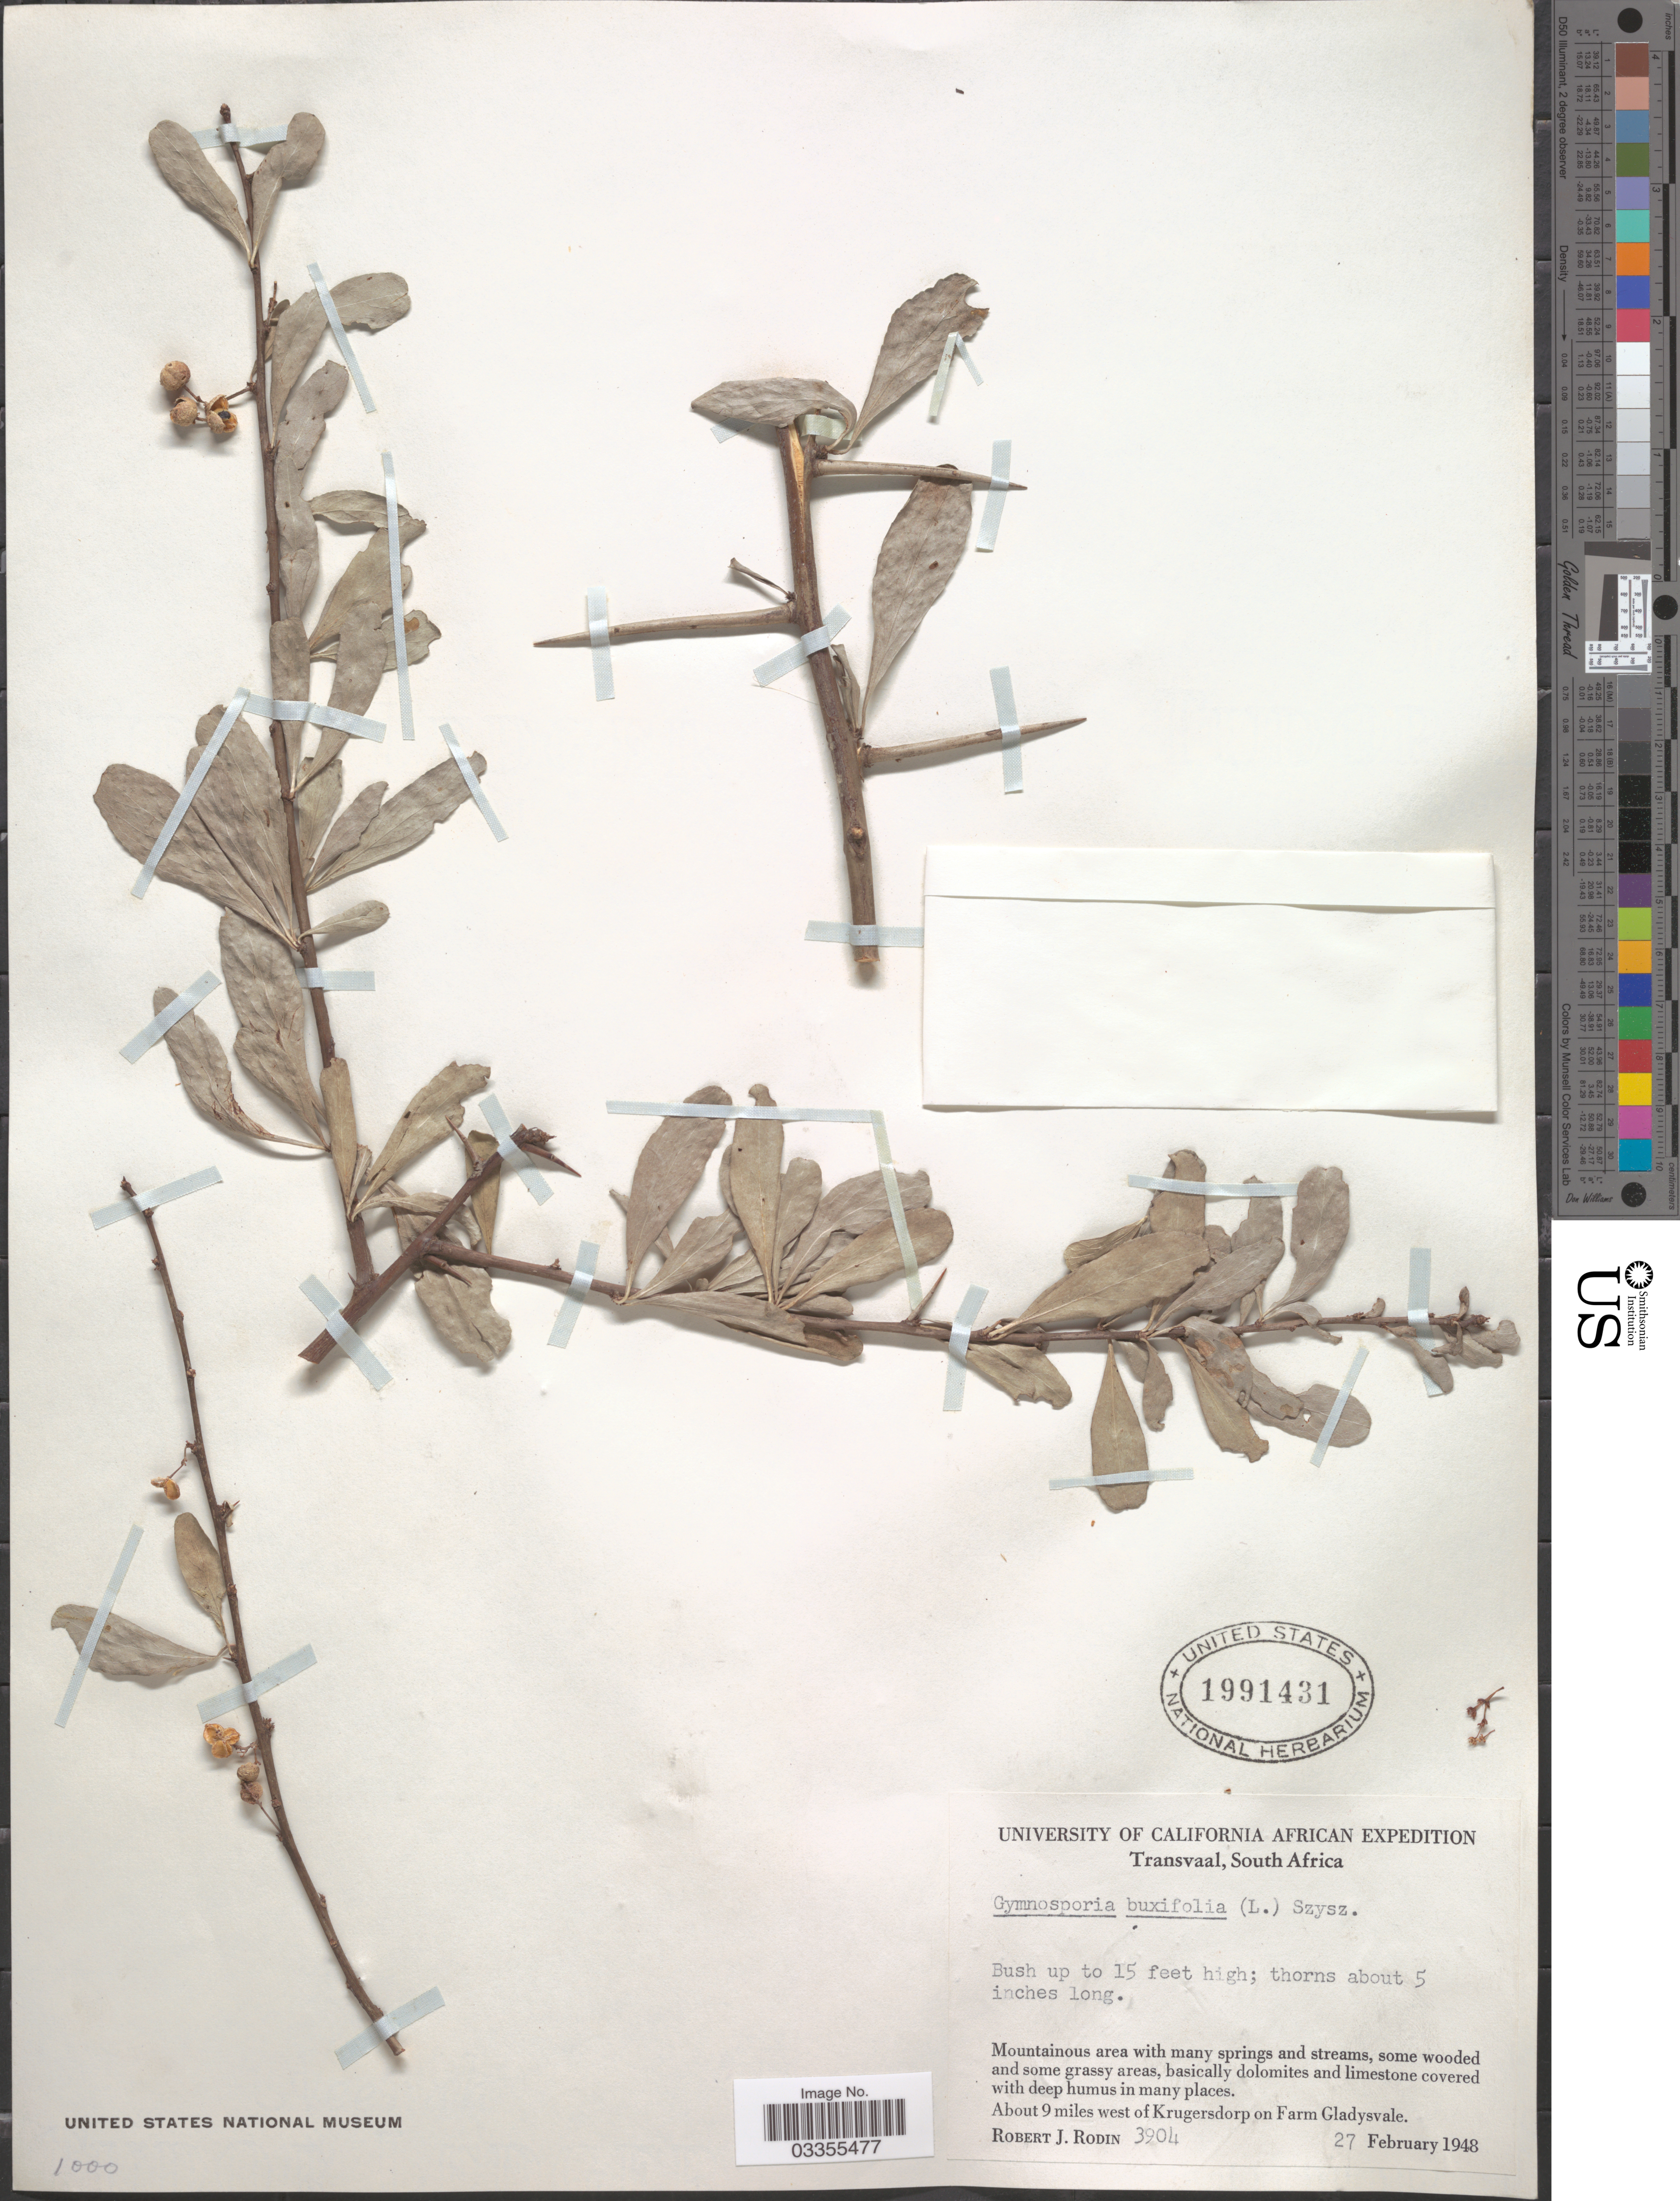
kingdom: Plantae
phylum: Tracheophyta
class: Magnoliopsida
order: Celastrales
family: Celastraceae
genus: Gymnosporia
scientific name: Gymnosporia buxifolia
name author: (L.) Szyszyl.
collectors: R. J. Rodin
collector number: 3904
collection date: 1948-02-27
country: South Africa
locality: Transvaal. About 9 miles west of Krugersdorp on Farm Gladysvale.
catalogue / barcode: US 1991431